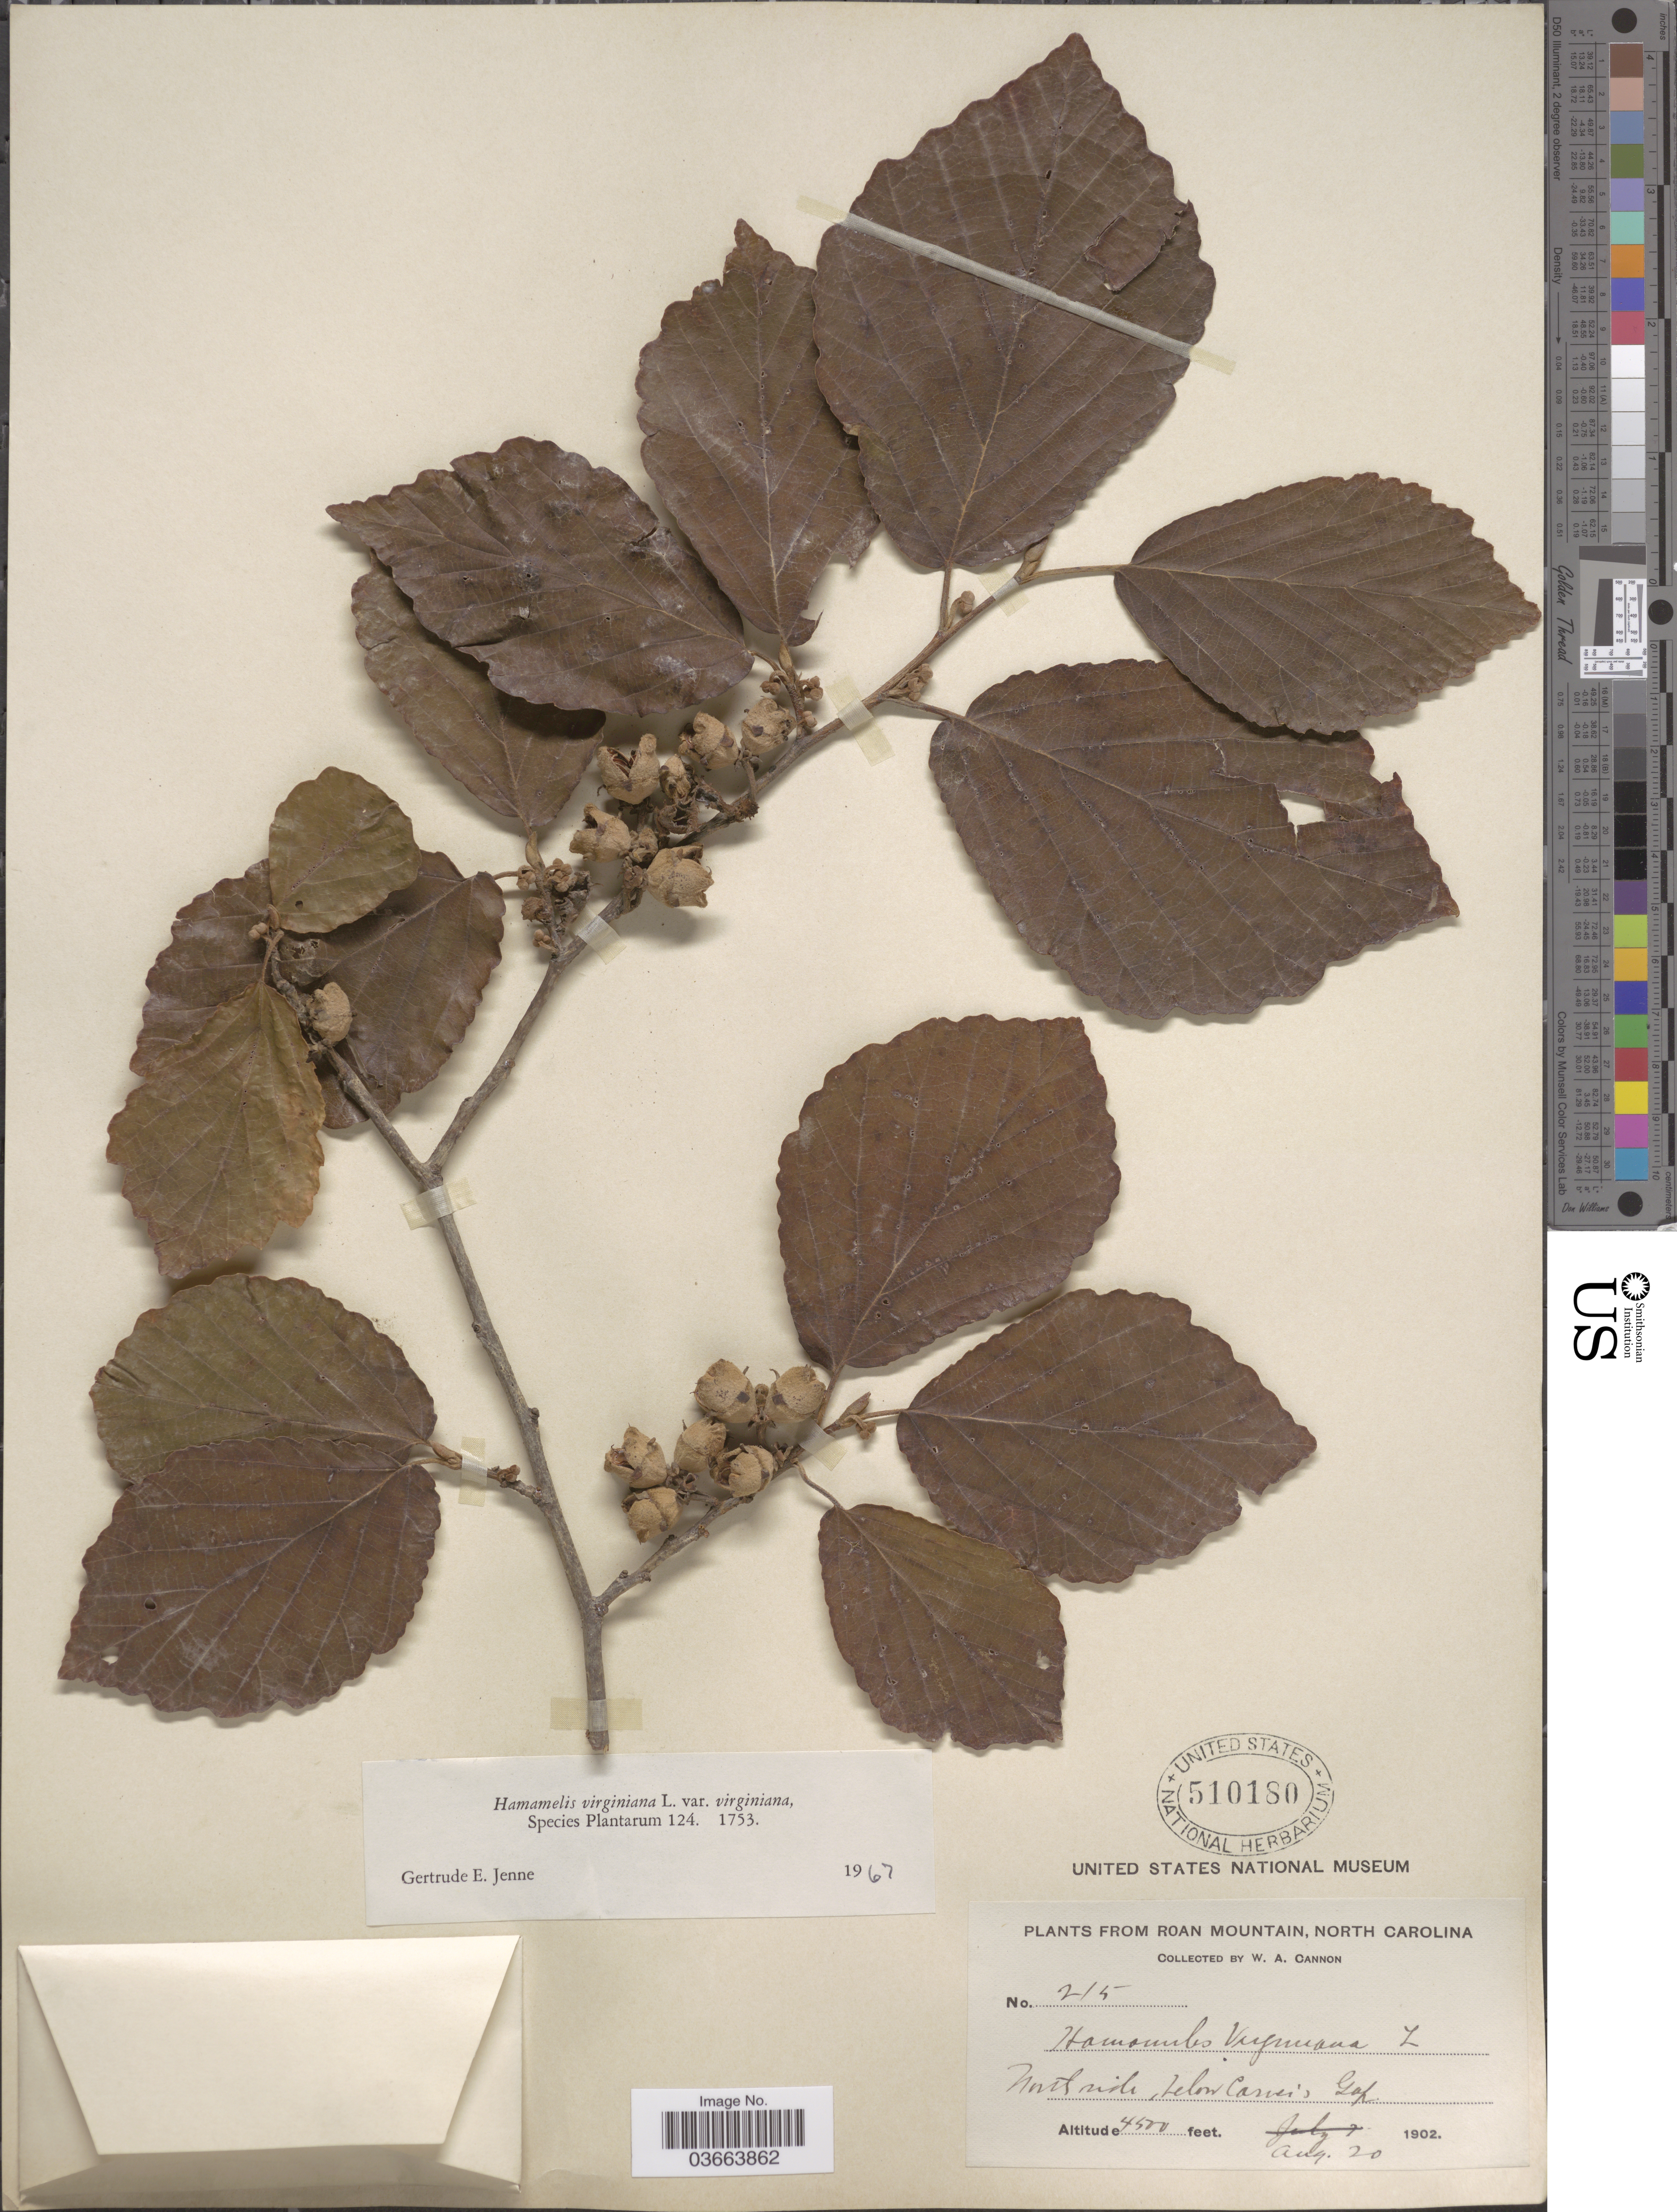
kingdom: Plantae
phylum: Tracheophyta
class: Magnoliopsida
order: Saxifragales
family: Hamamelidaceae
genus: Hamamelis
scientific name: Hamamelis virginiana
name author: L.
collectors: W. Cannon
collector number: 215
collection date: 1902-08-20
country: United States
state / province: North Carolina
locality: Roan Mountain. Northside, below Carver's Gap.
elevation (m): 1372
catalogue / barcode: US 510180